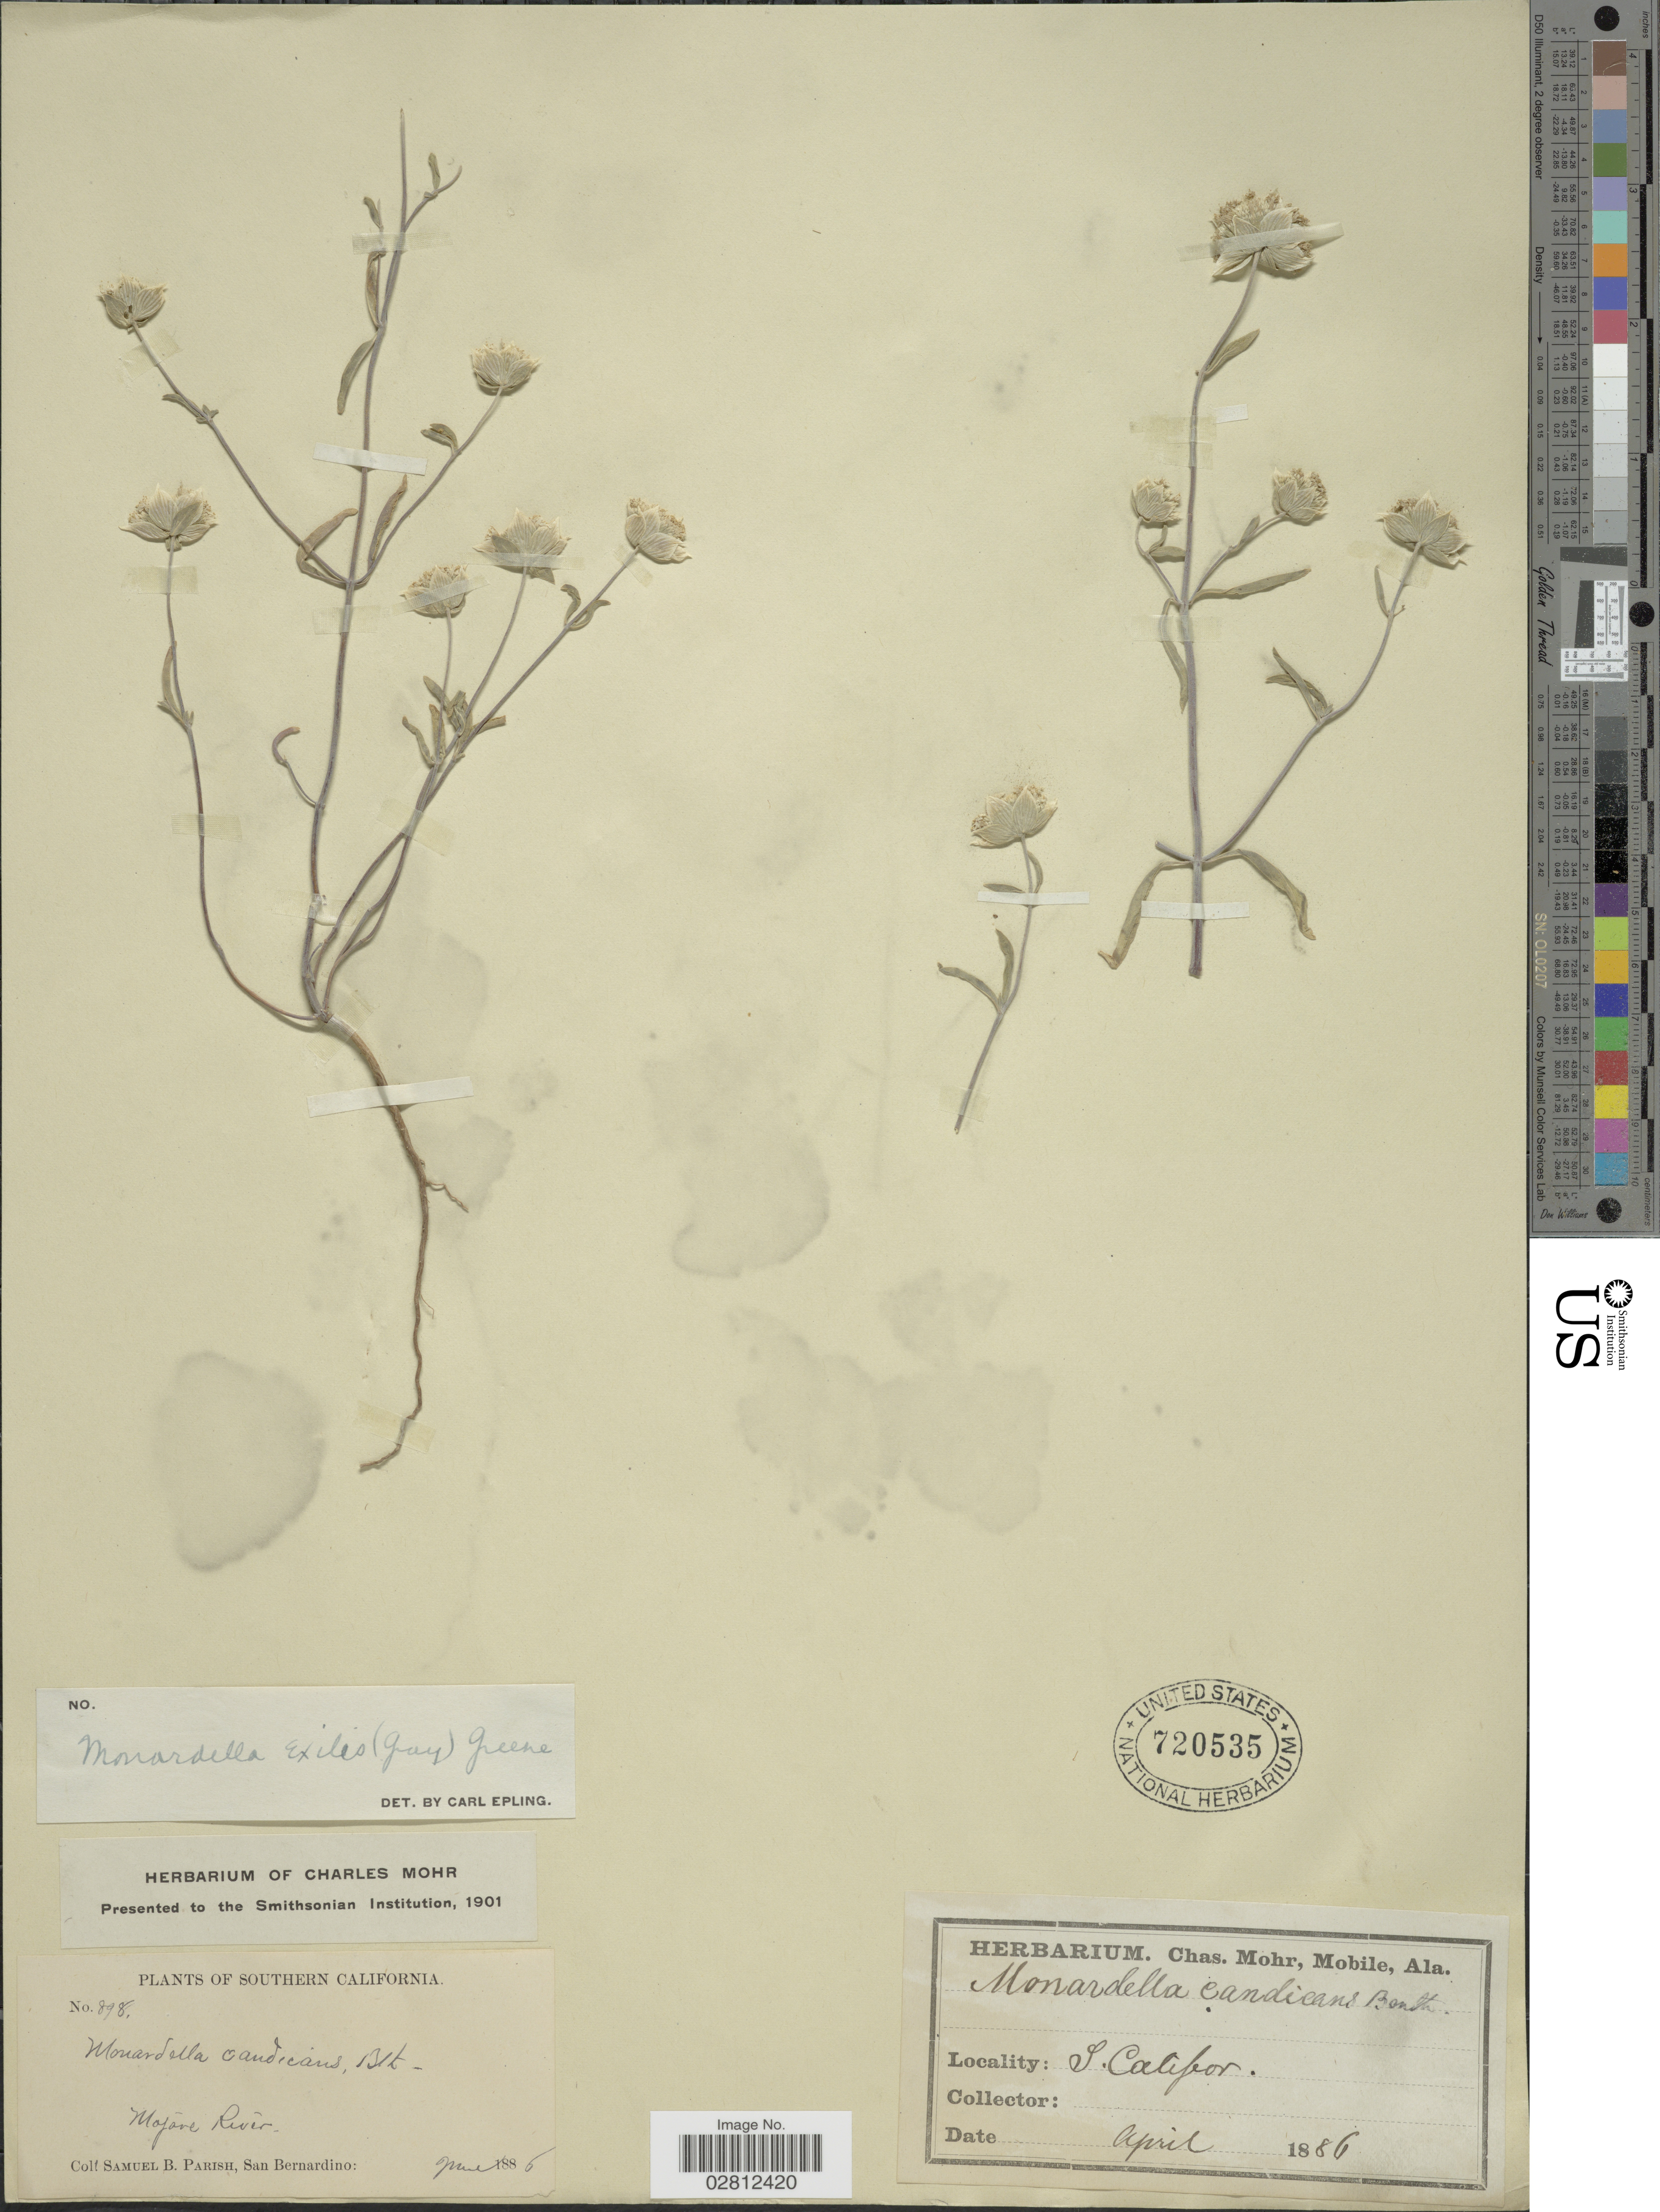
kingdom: Plantae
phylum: Tracheophyta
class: Magnoliopsida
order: Lamiales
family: Lamiaceae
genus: Monardella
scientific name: Monardella exilis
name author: (A. Gray) Greene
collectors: S. B. Parish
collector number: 898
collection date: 1886-04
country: United States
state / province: California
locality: Southern California. Mojave River.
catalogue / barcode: US 720535